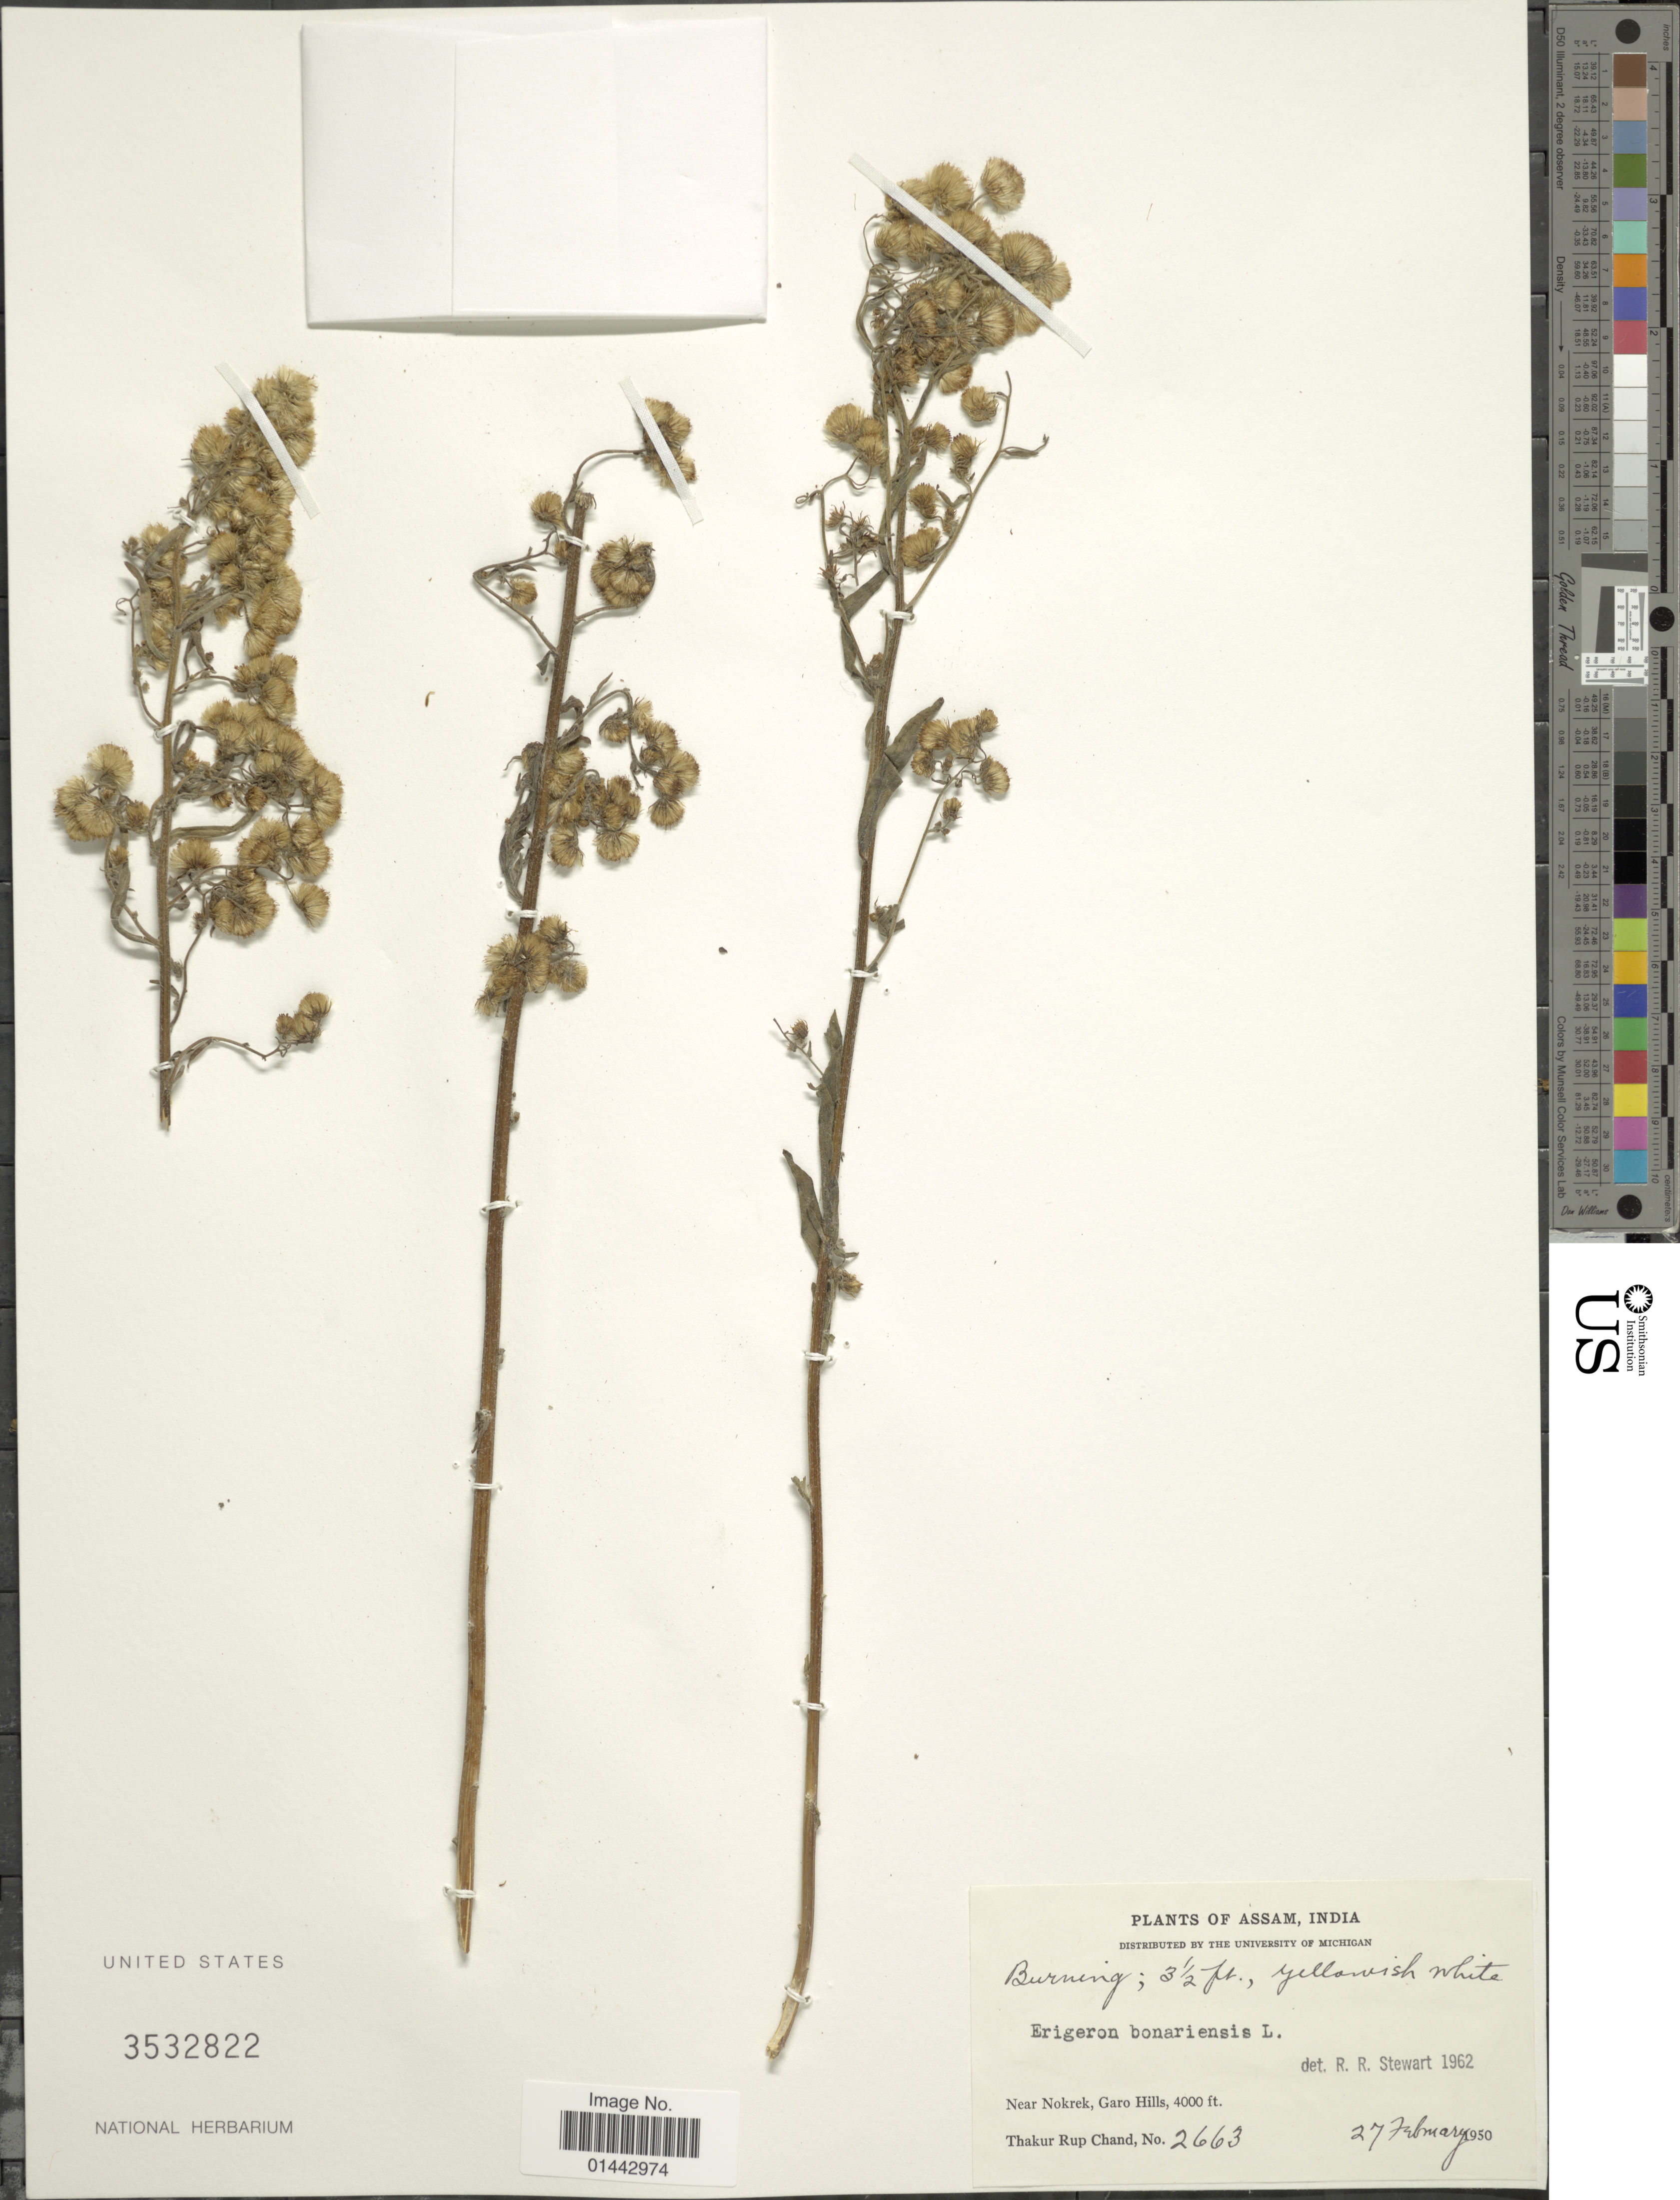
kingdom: Plantae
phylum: Tracheophyta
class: Magnoliopsida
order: Asterales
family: Asteraceae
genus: Erigeron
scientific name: Erigeron bonariensis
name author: L.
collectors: T. R. Chand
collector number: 2663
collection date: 1950-02-27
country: India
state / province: Meghalaya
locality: Assam. Near Nokrek, Garo Hills.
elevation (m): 1219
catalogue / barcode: US 3532822